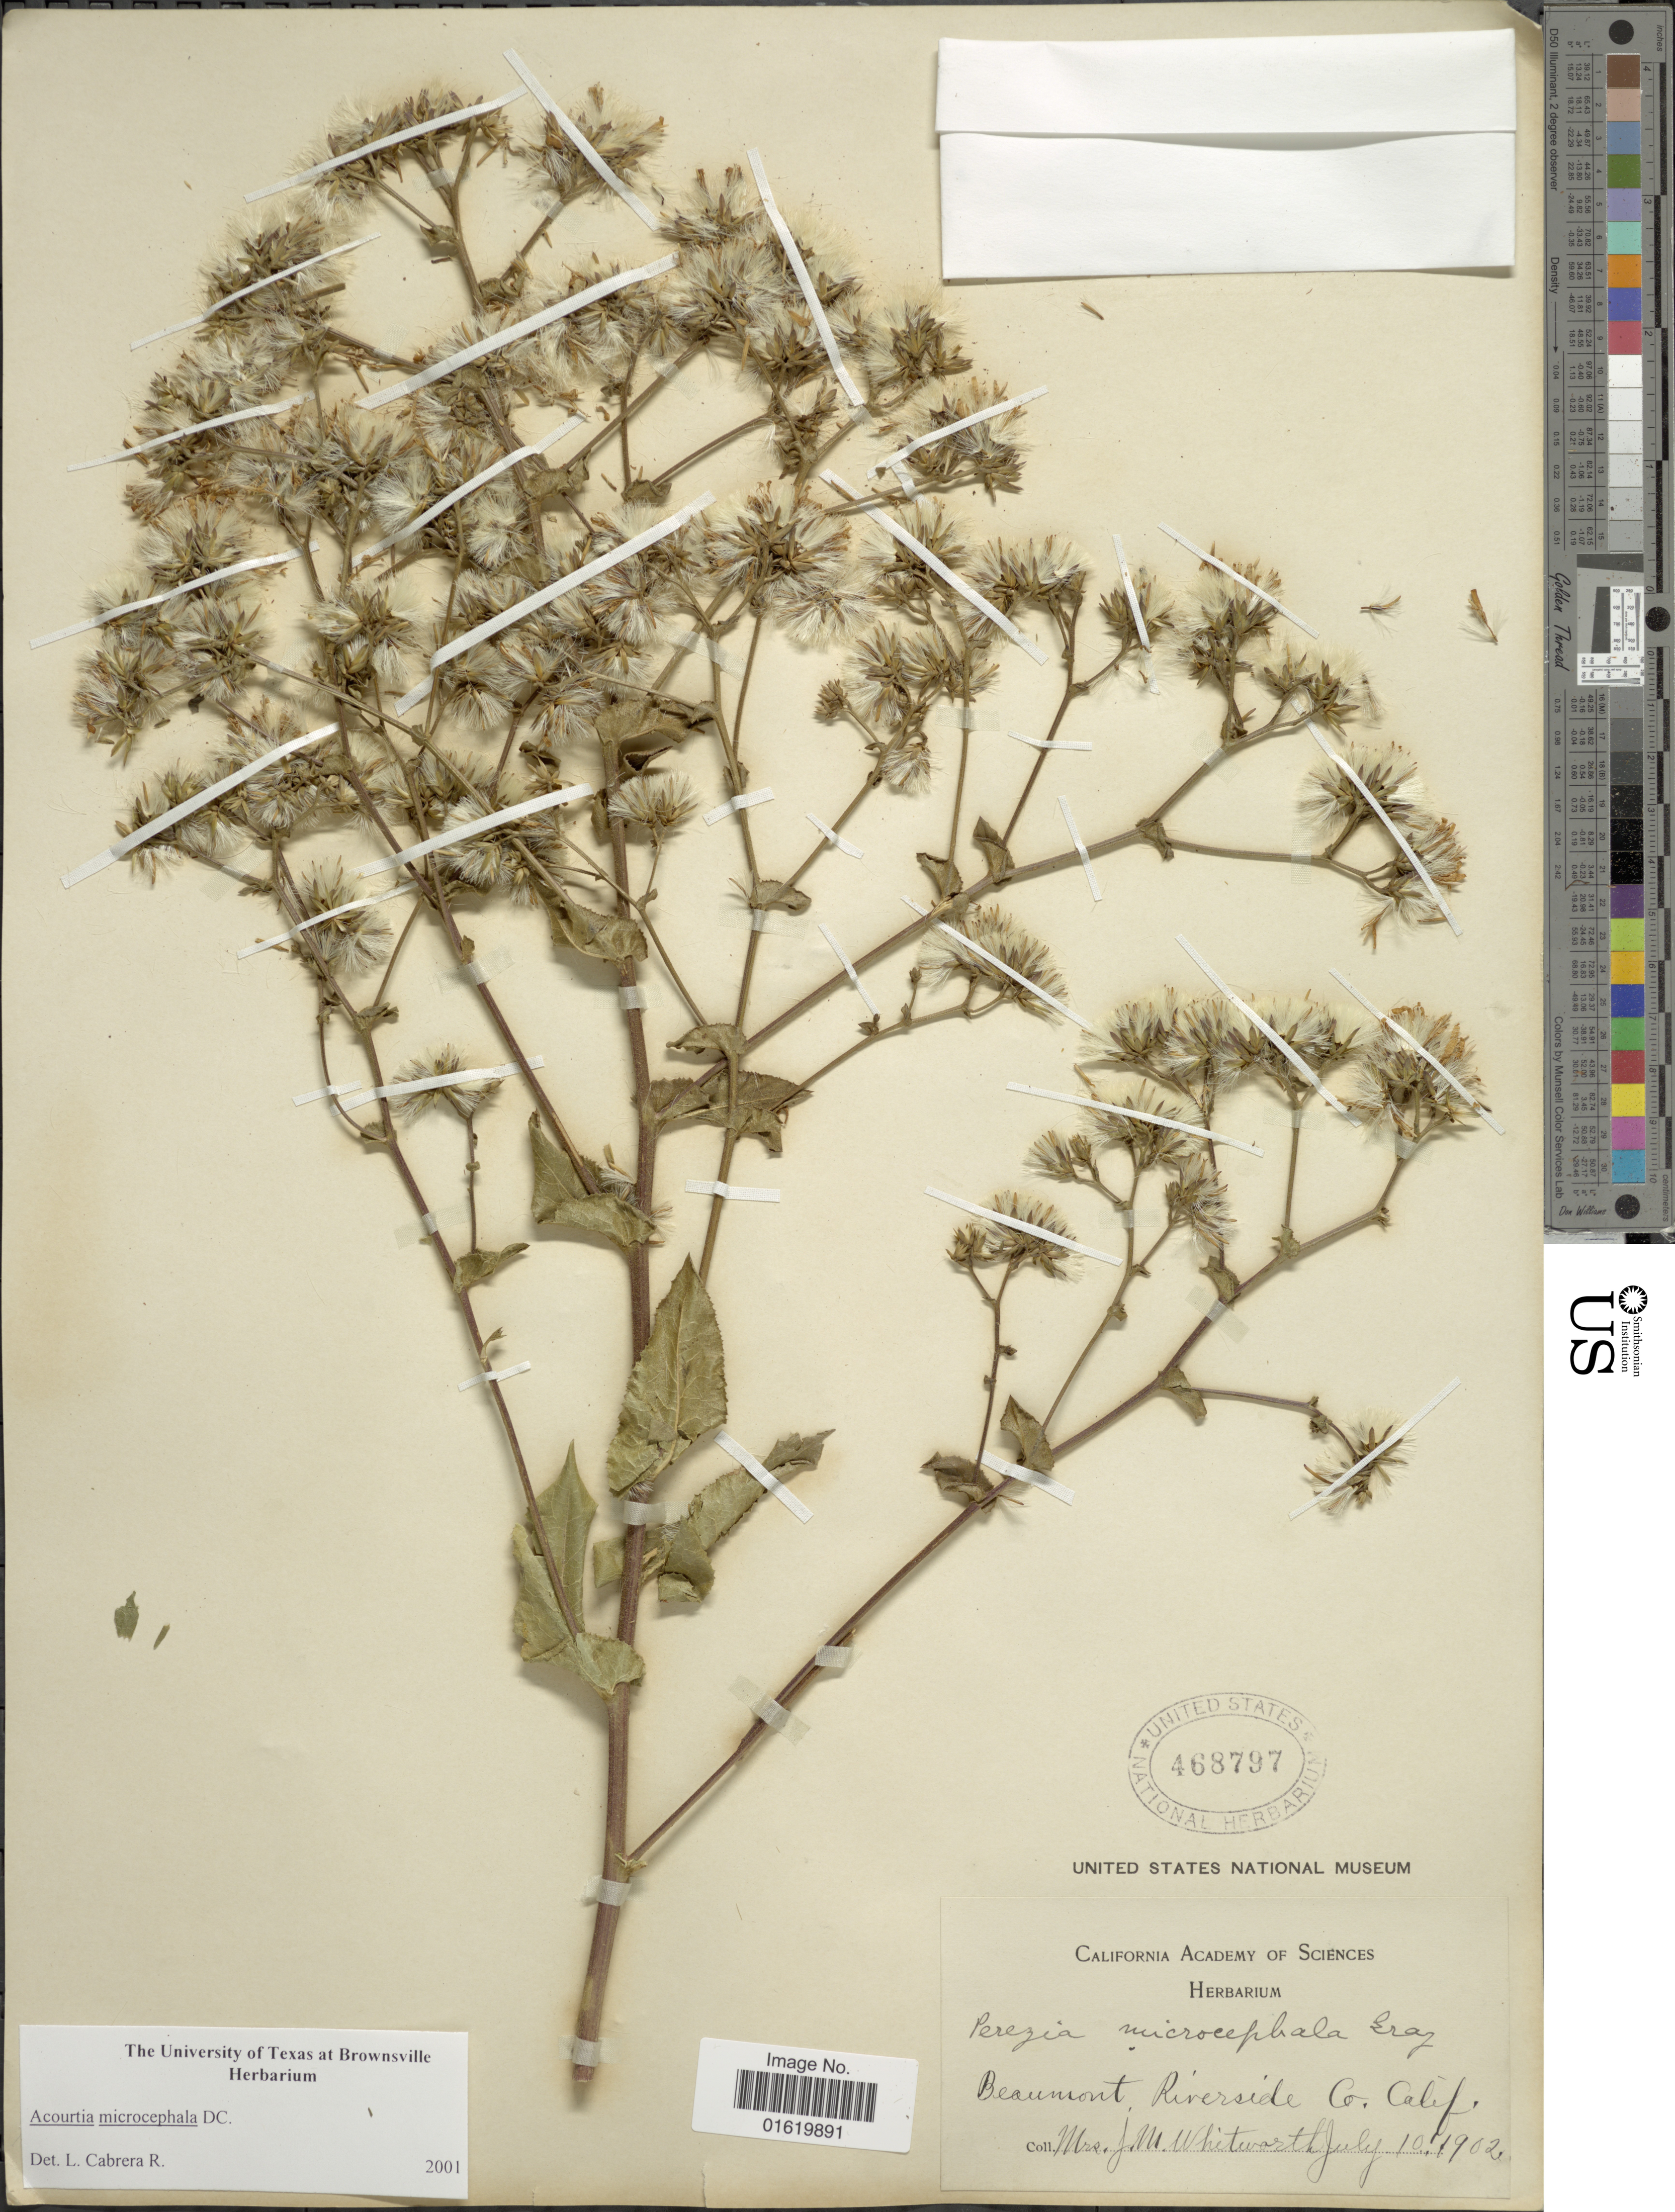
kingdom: Plantae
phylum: Tracheophyta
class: Magnoliopsida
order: Asterales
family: Asteraceae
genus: Acourtia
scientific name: Acourtia microcephala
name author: DC.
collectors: J. Whitworth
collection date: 1902-07-10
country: United States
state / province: California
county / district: Riverside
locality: Beaumont Riverside Co.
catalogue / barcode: US 468797